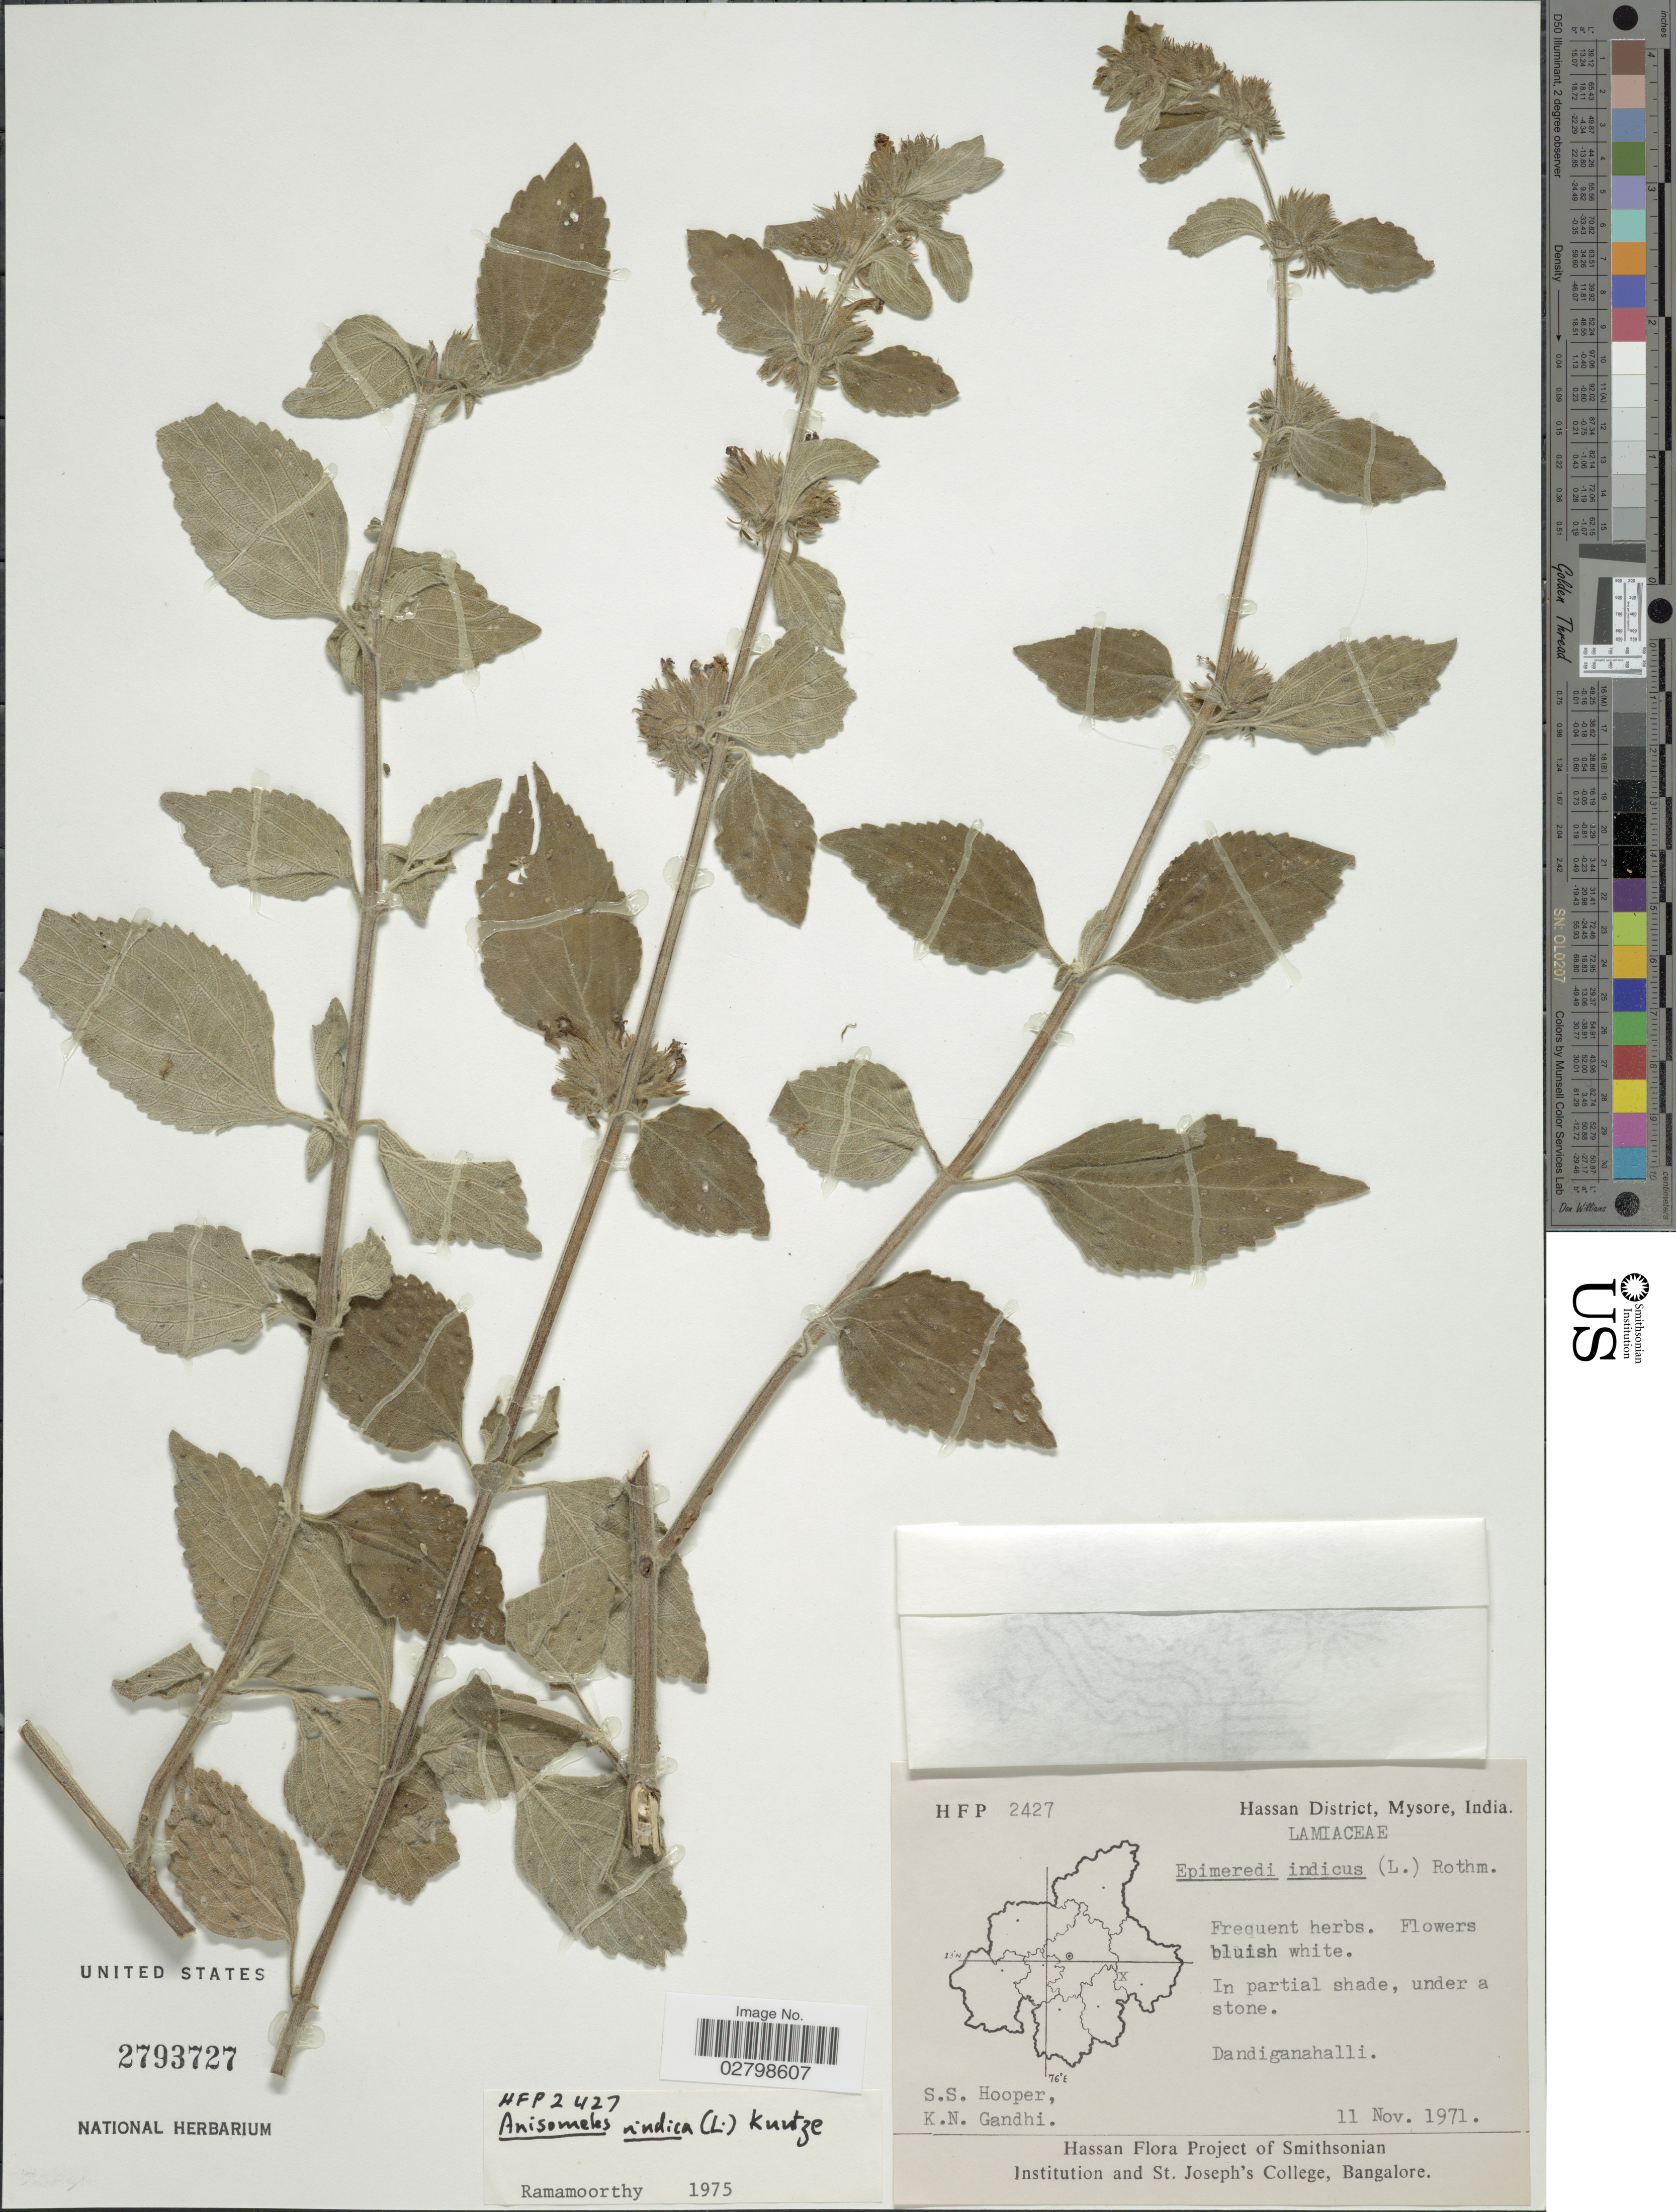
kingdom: Plantae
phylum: Tracheophyta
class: Magnoliopsida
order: Lamiales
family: Lamiaceae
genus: Anisomeles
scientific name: Anisomeles indica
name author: (L.) Kuntze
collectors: S. S. Hooper & K. N. Gandhi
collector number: HFP2427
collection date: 1971-11-11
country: India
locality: Hassan District, Mysore. Dandiganahalli.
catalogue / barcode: US 2793727